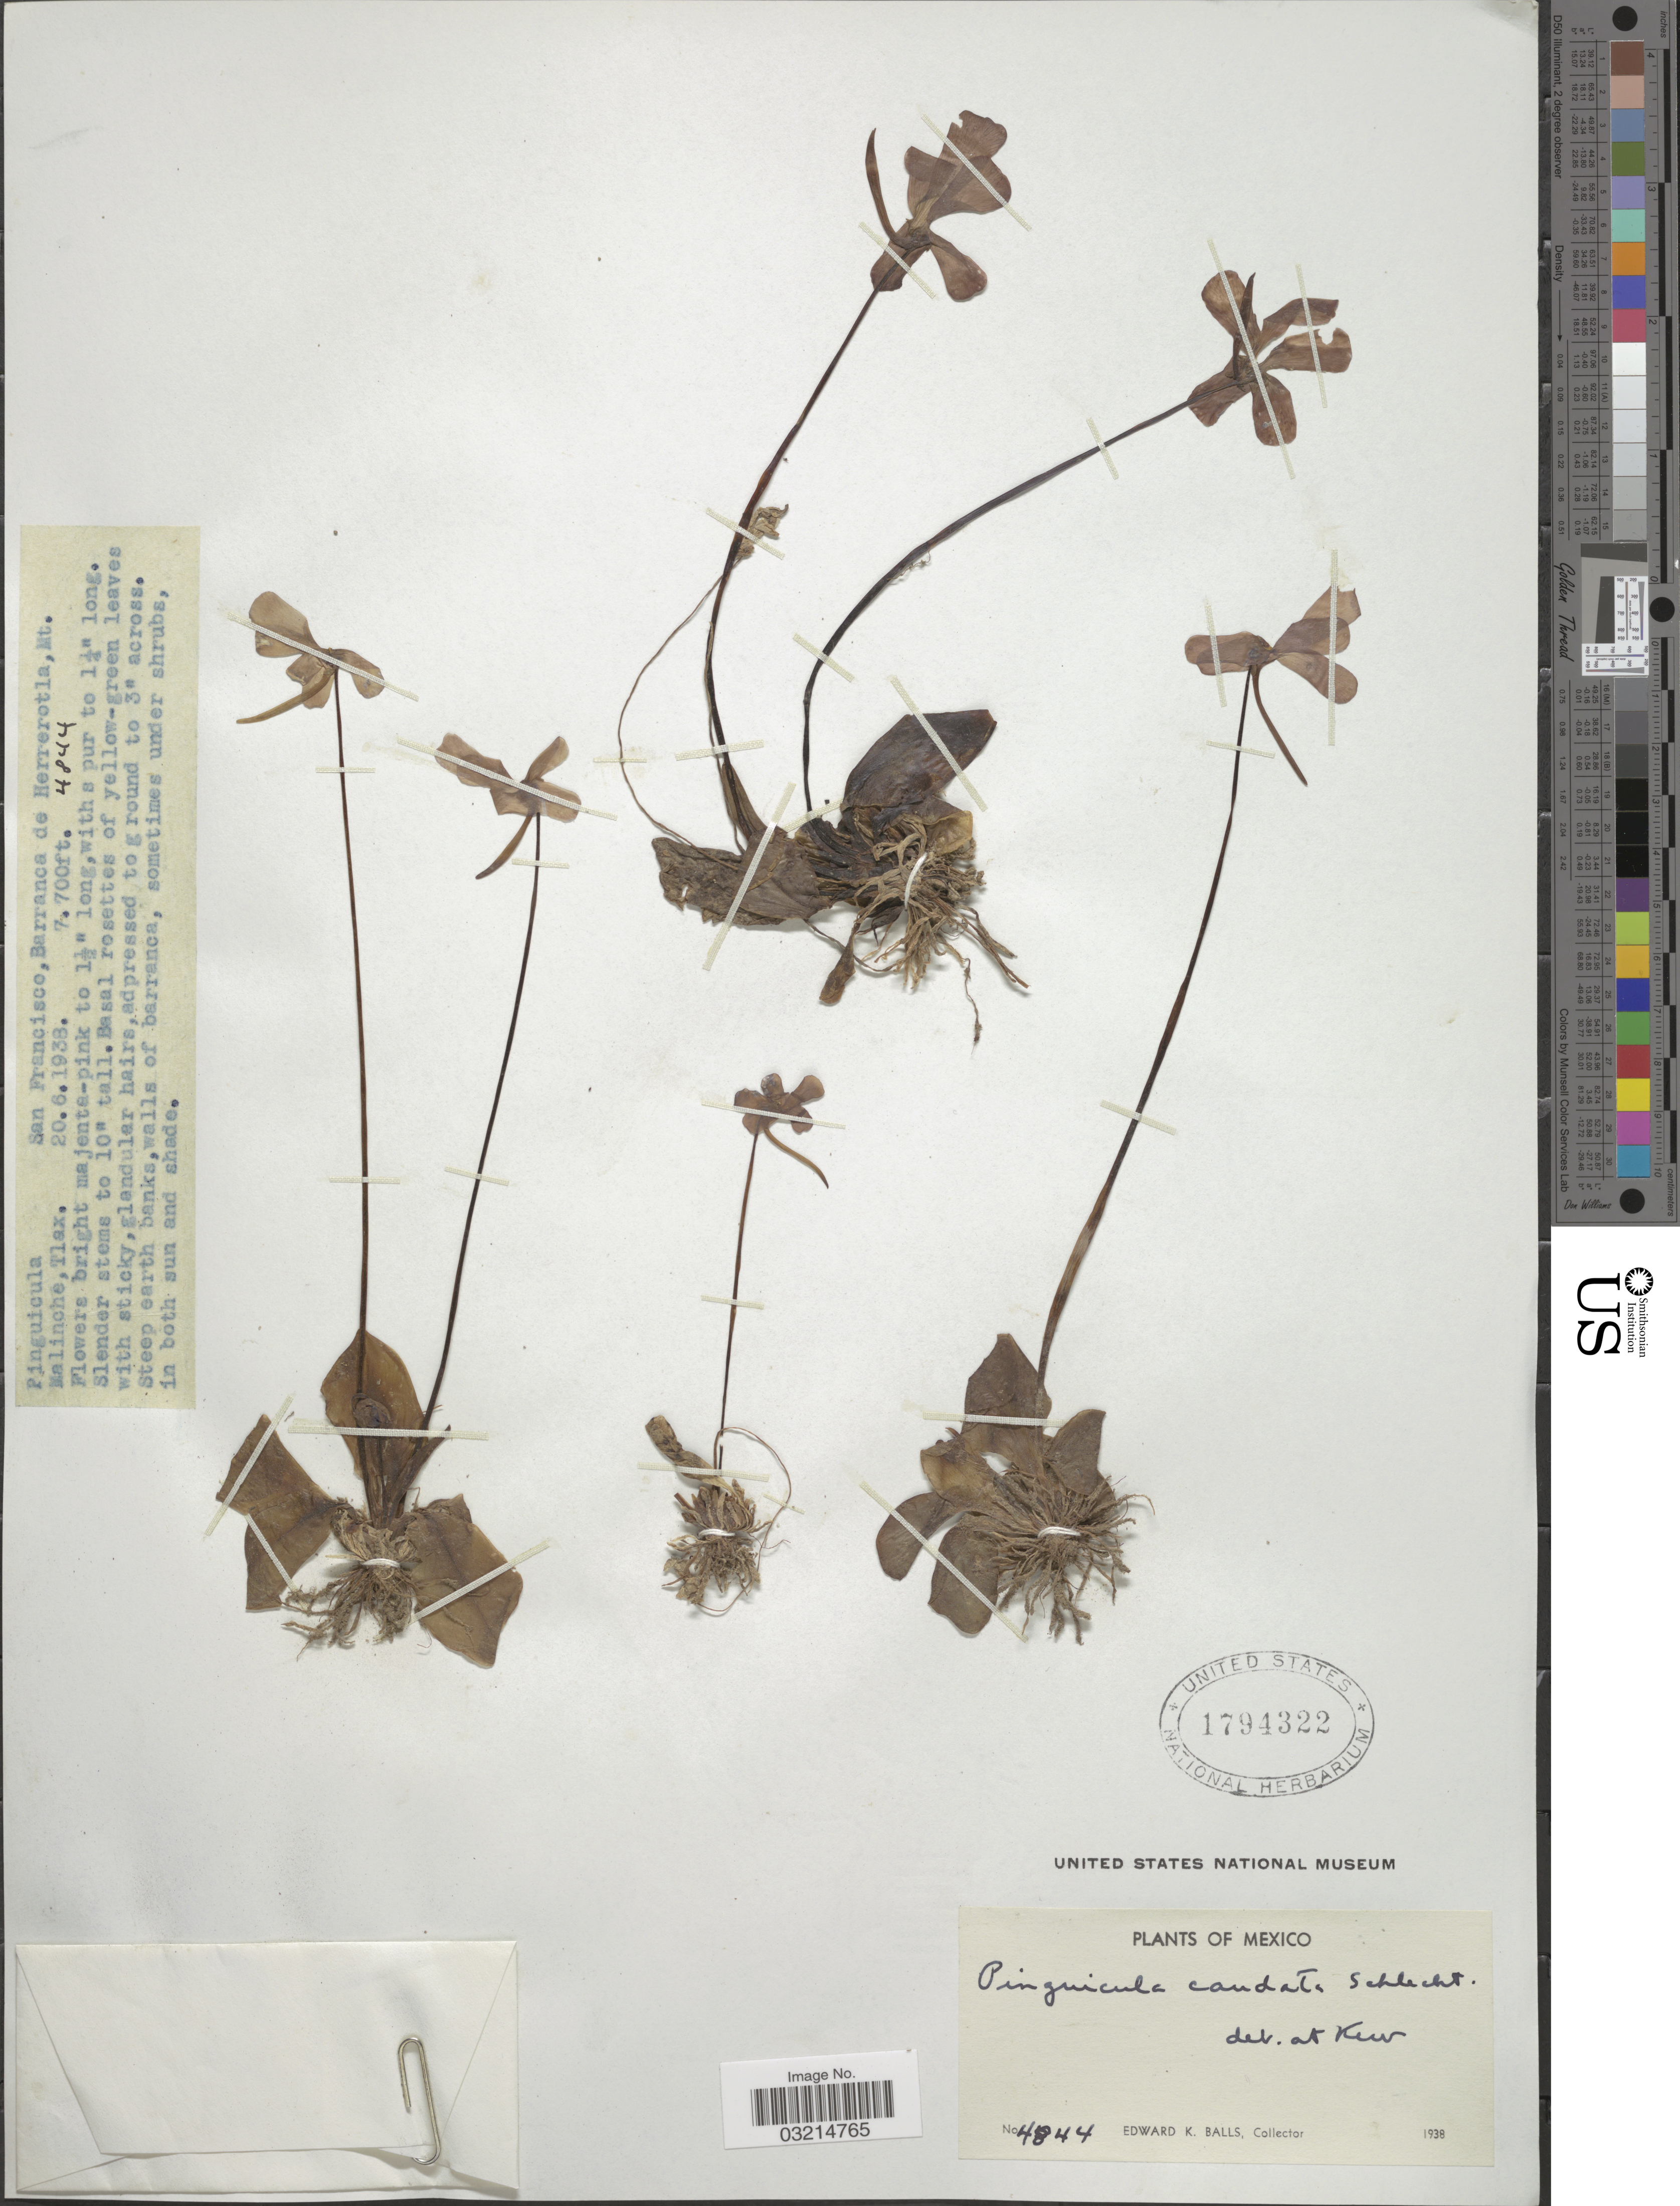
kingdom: Plantae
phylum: Tracheophyta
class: Magnoliopsida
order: Lamiales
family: Lentibulariaceae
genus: Pinguicula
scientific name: Pinguicula caudata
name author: Schltdl.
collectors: E. K. Balls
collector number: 4844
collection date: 1938-06-20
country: Mexico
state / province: Tlaxcala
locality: San Francisco, Barranca de Herrerotla, Mt. Malinche, Tlax.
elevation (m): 2347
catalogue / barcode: US 1794322